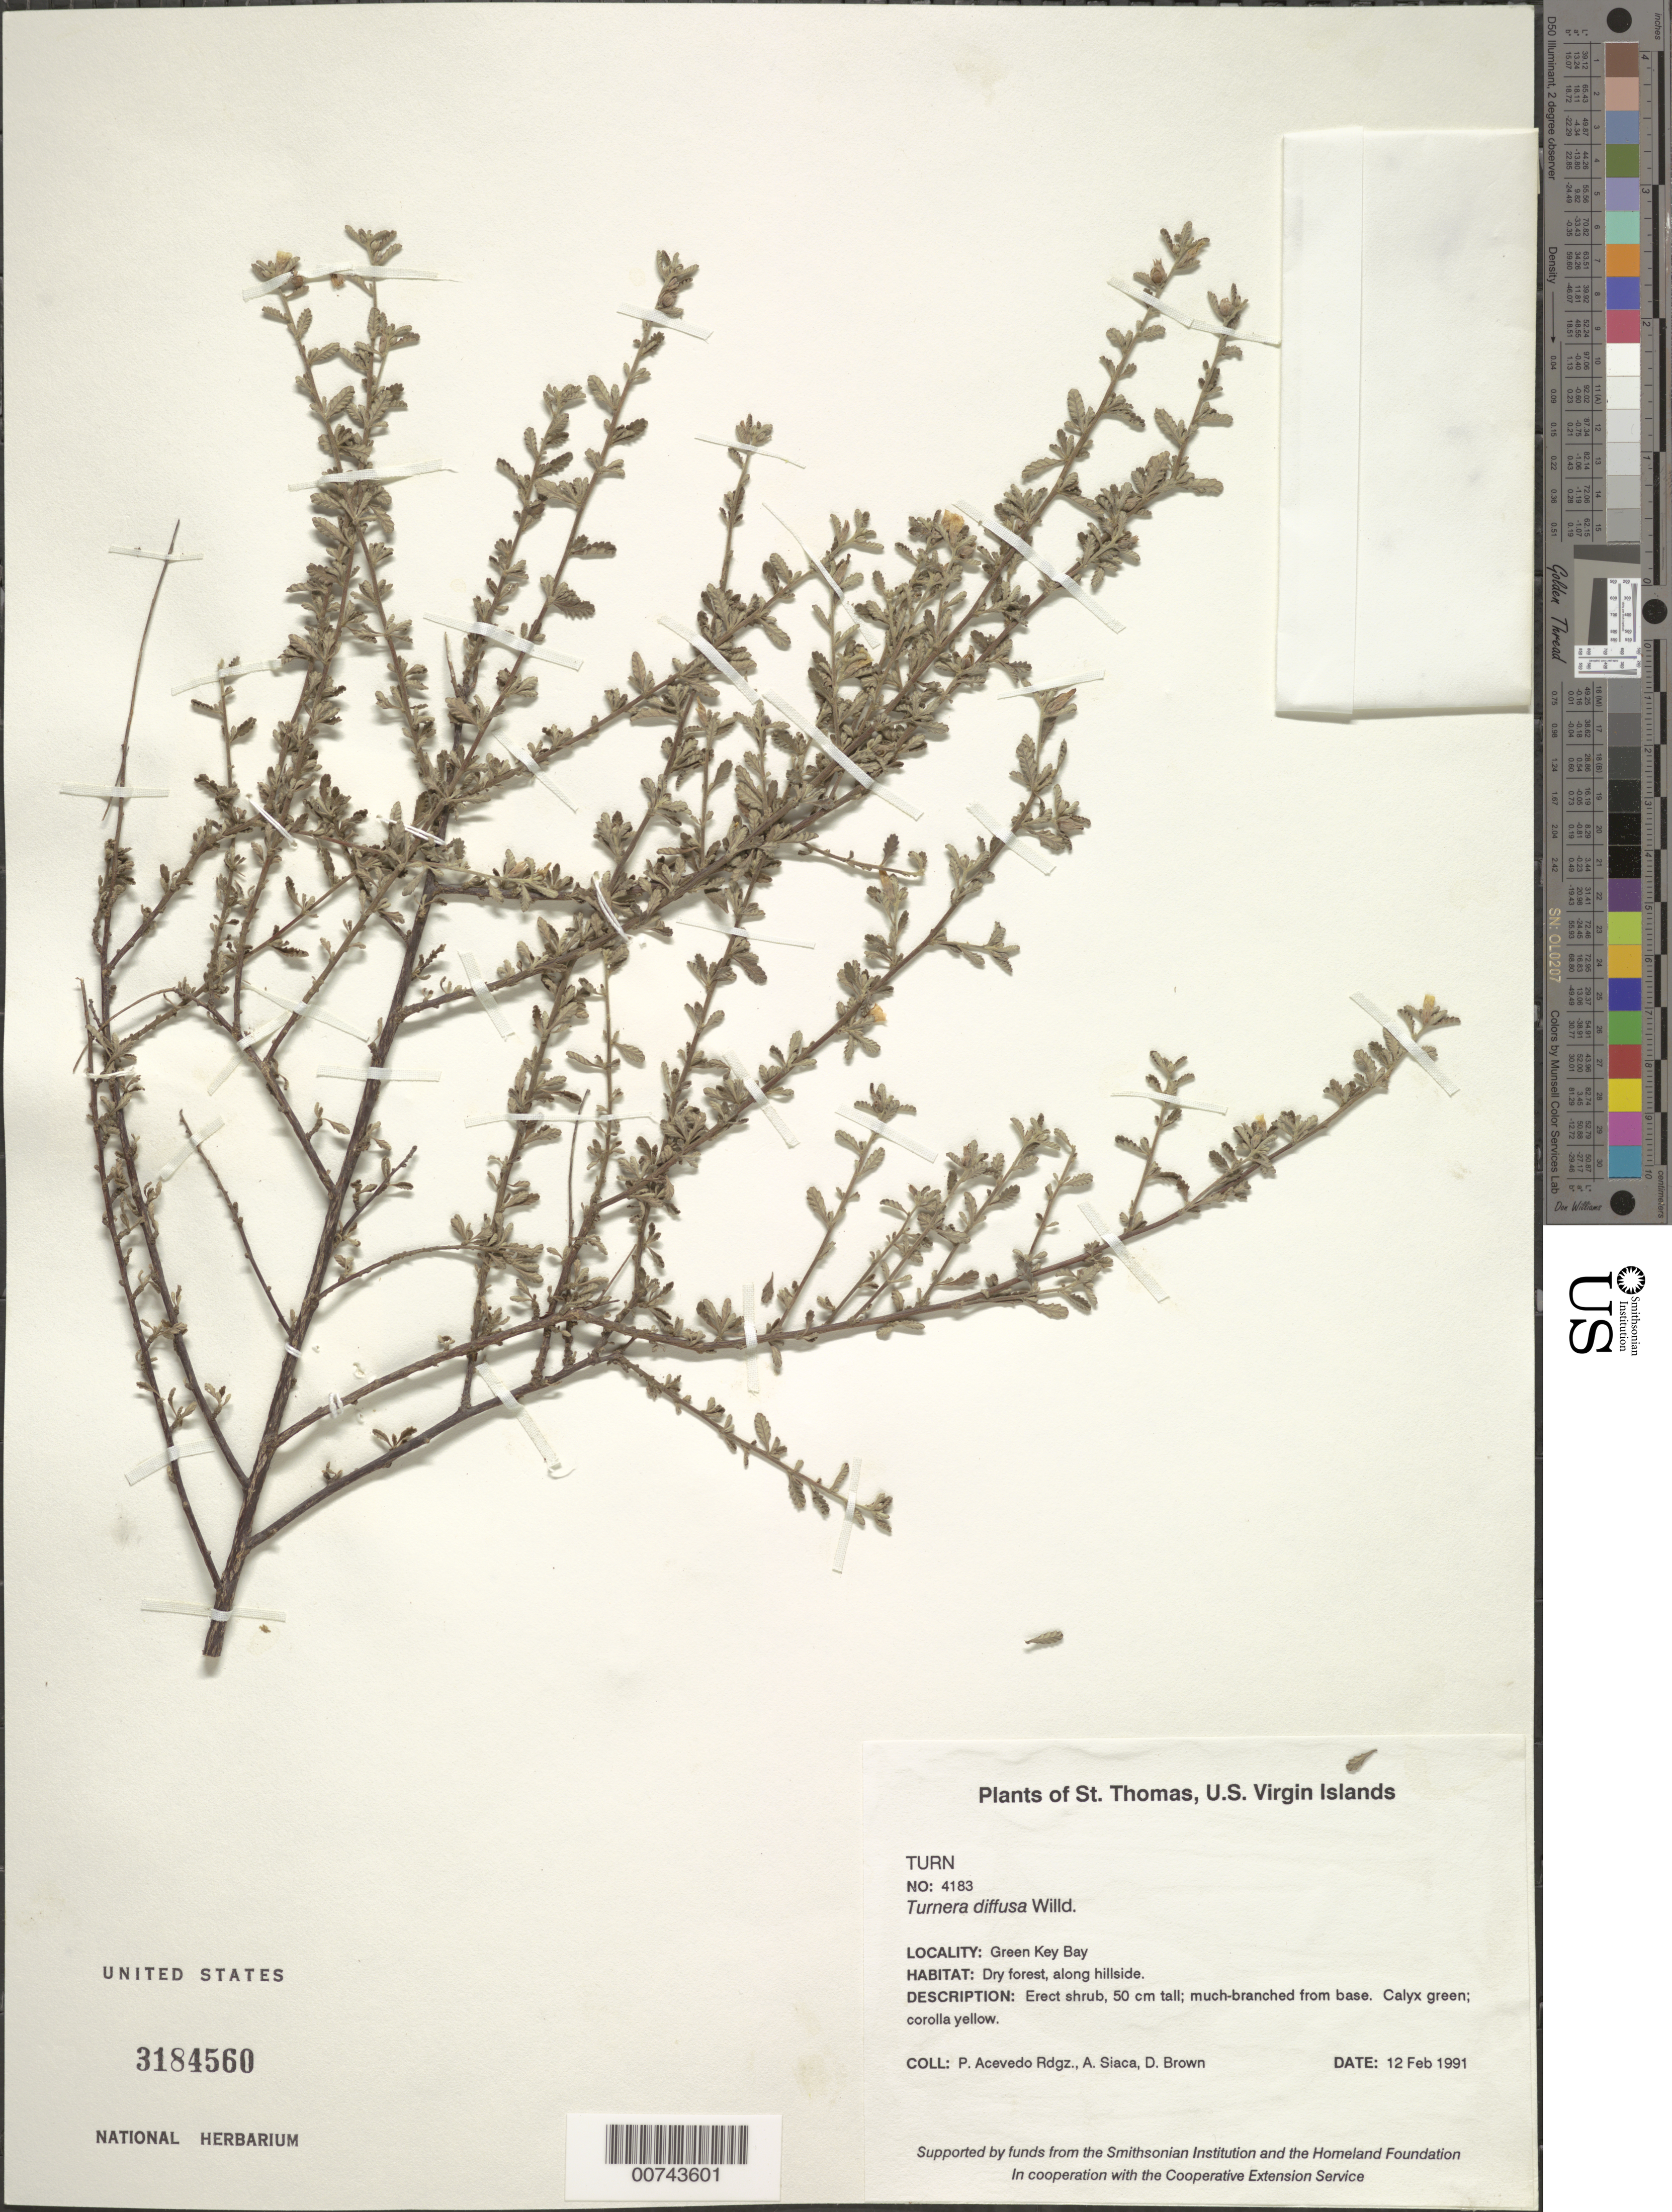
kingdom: Plantae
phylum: Tracheophyta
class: Magnoliopsida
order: Malpighiales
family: Turneraceae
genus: Turnera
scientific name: Turnera diffusa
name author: Willd. ex Schult.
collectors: P. Acevedo-Rodr., A. Siaca & D. Brown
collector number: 4183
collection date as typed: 12 Feb 1991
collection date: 1991-02-12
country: U.S. Virgin Islands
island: St. Thomas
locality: Green Key Bay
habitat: Dry forest, along hillside.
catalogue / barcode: US 3184560